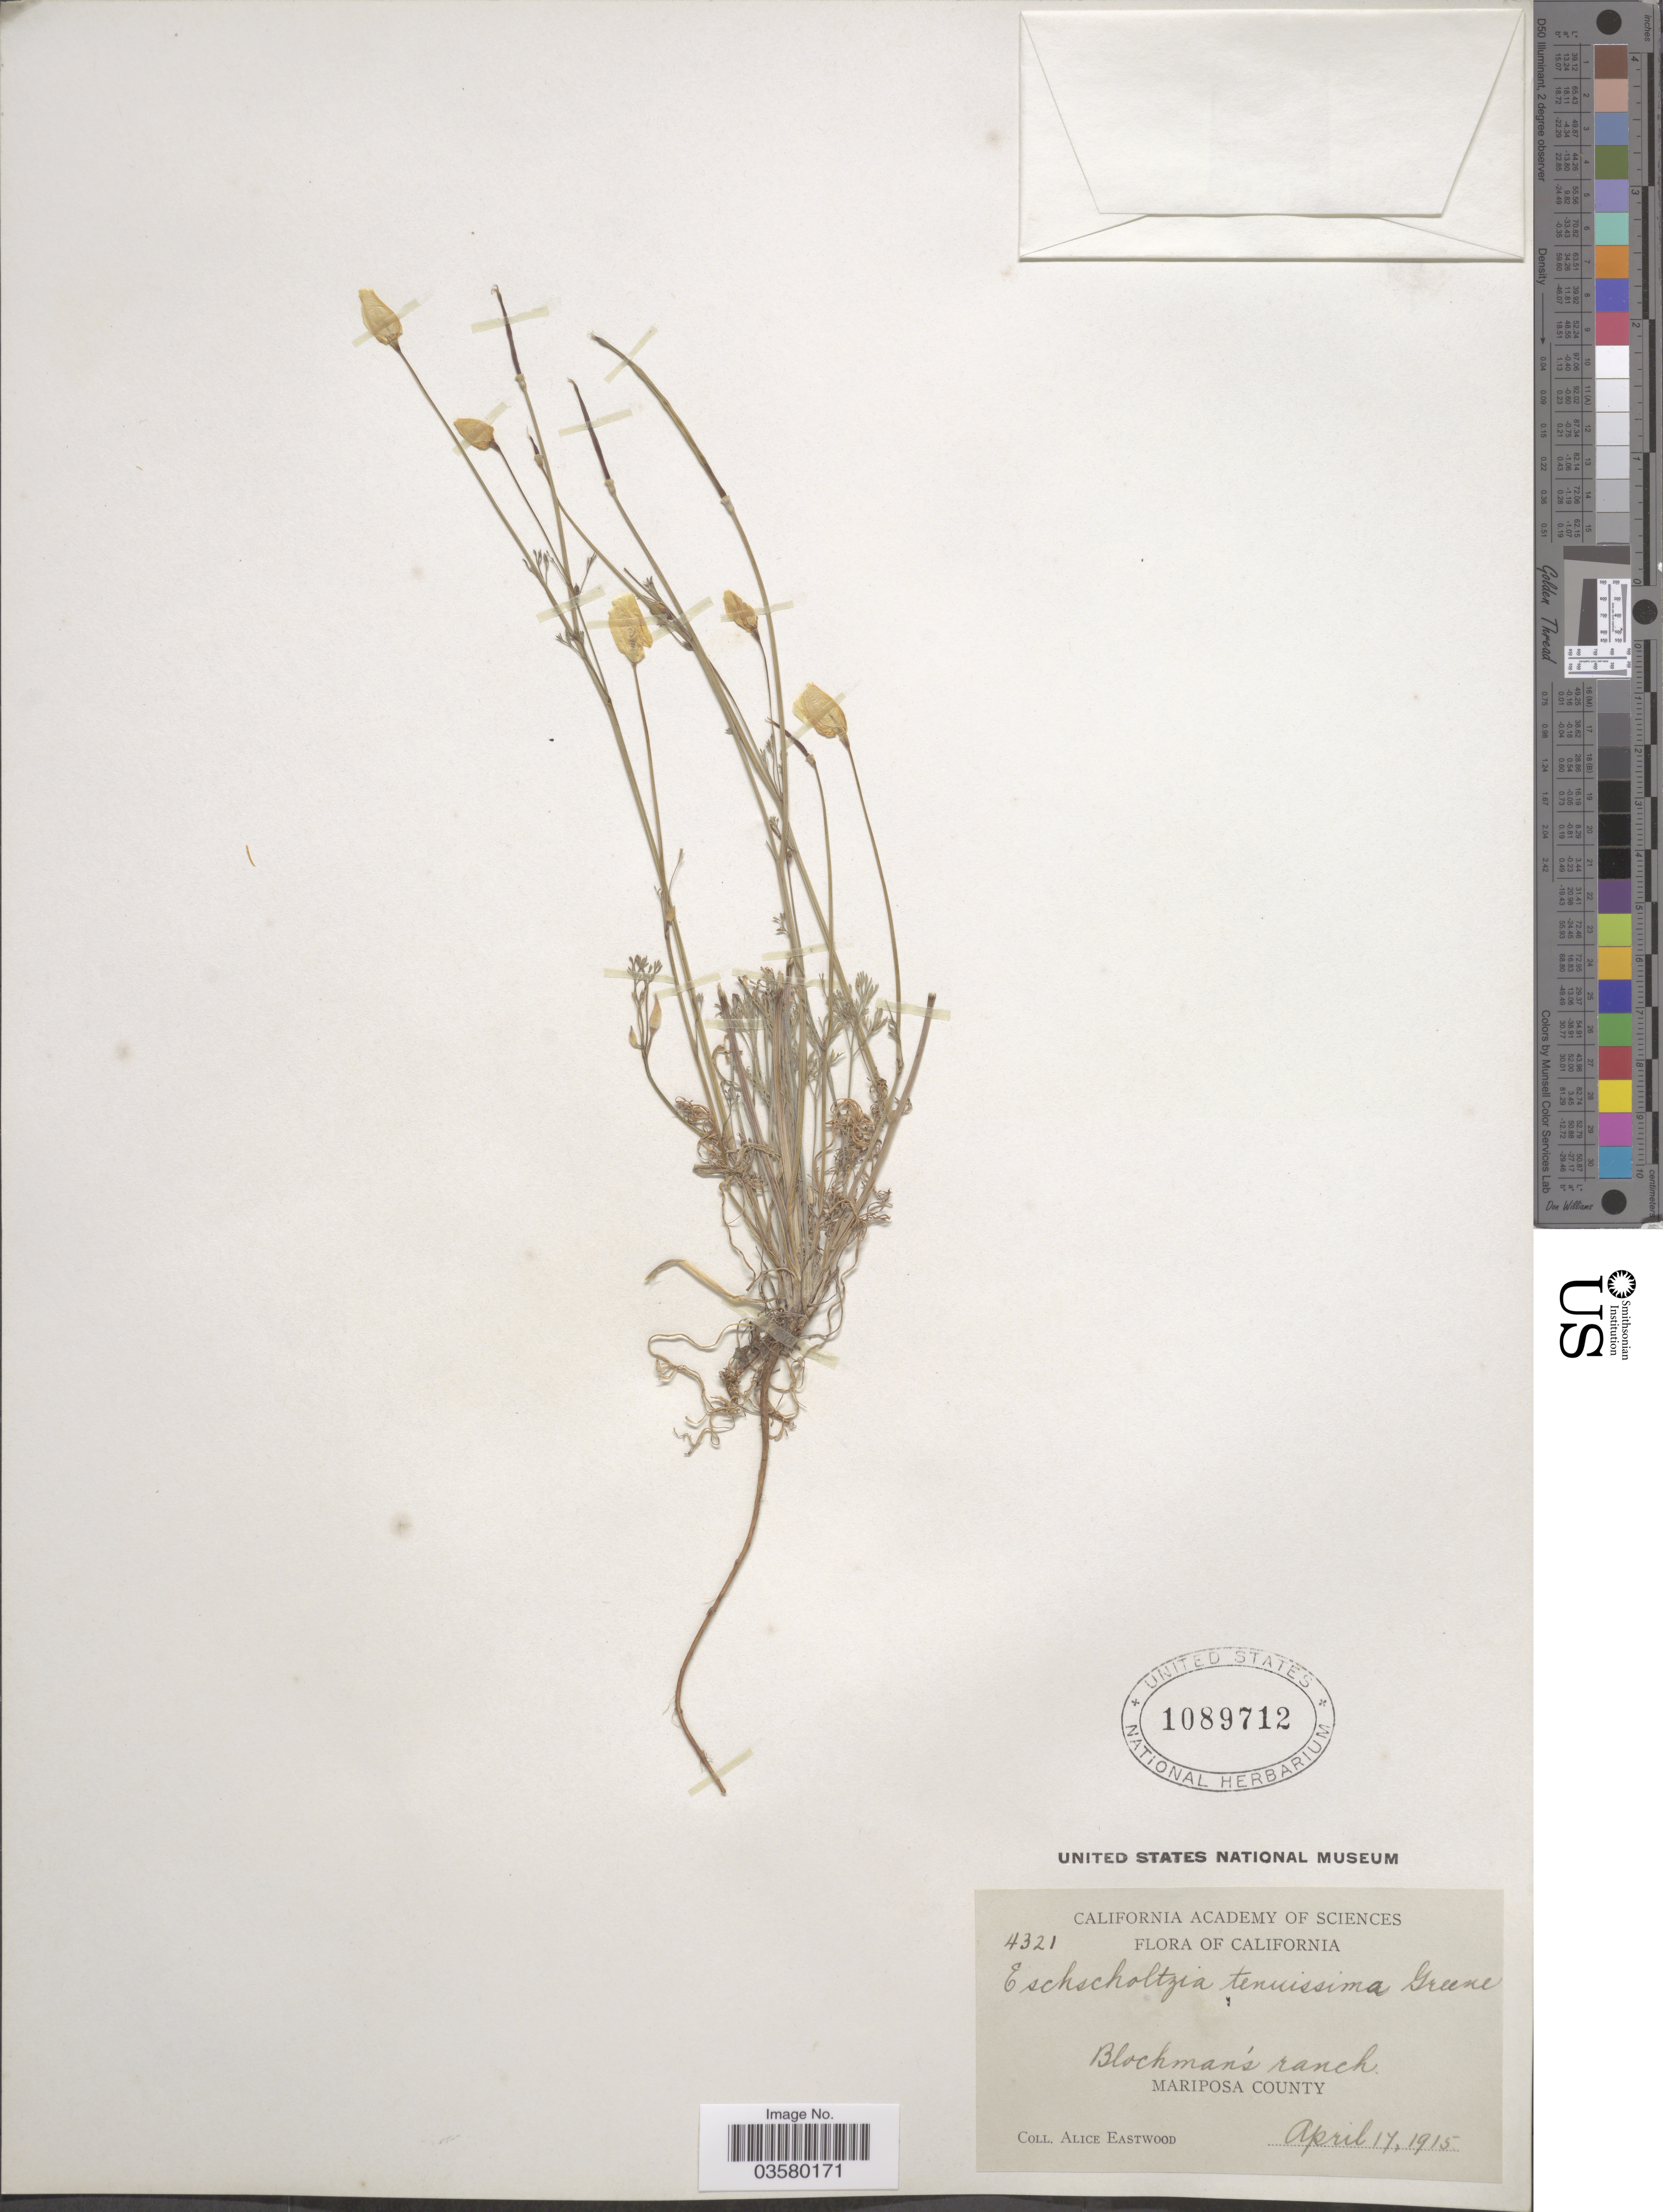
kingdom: Plantae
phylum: Tracheophyta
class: Magnoliopsida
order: Ranunculales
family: Papaveraceae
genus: Eschscholzia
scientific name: Eschscholzia caespitosa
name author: Benth.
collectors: A. Eastwood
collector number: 4321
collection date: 1915-04-17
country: United States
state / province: California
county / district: Mariposa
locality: Blochman's ranch. Mariposa County.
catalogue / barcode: US 1089712